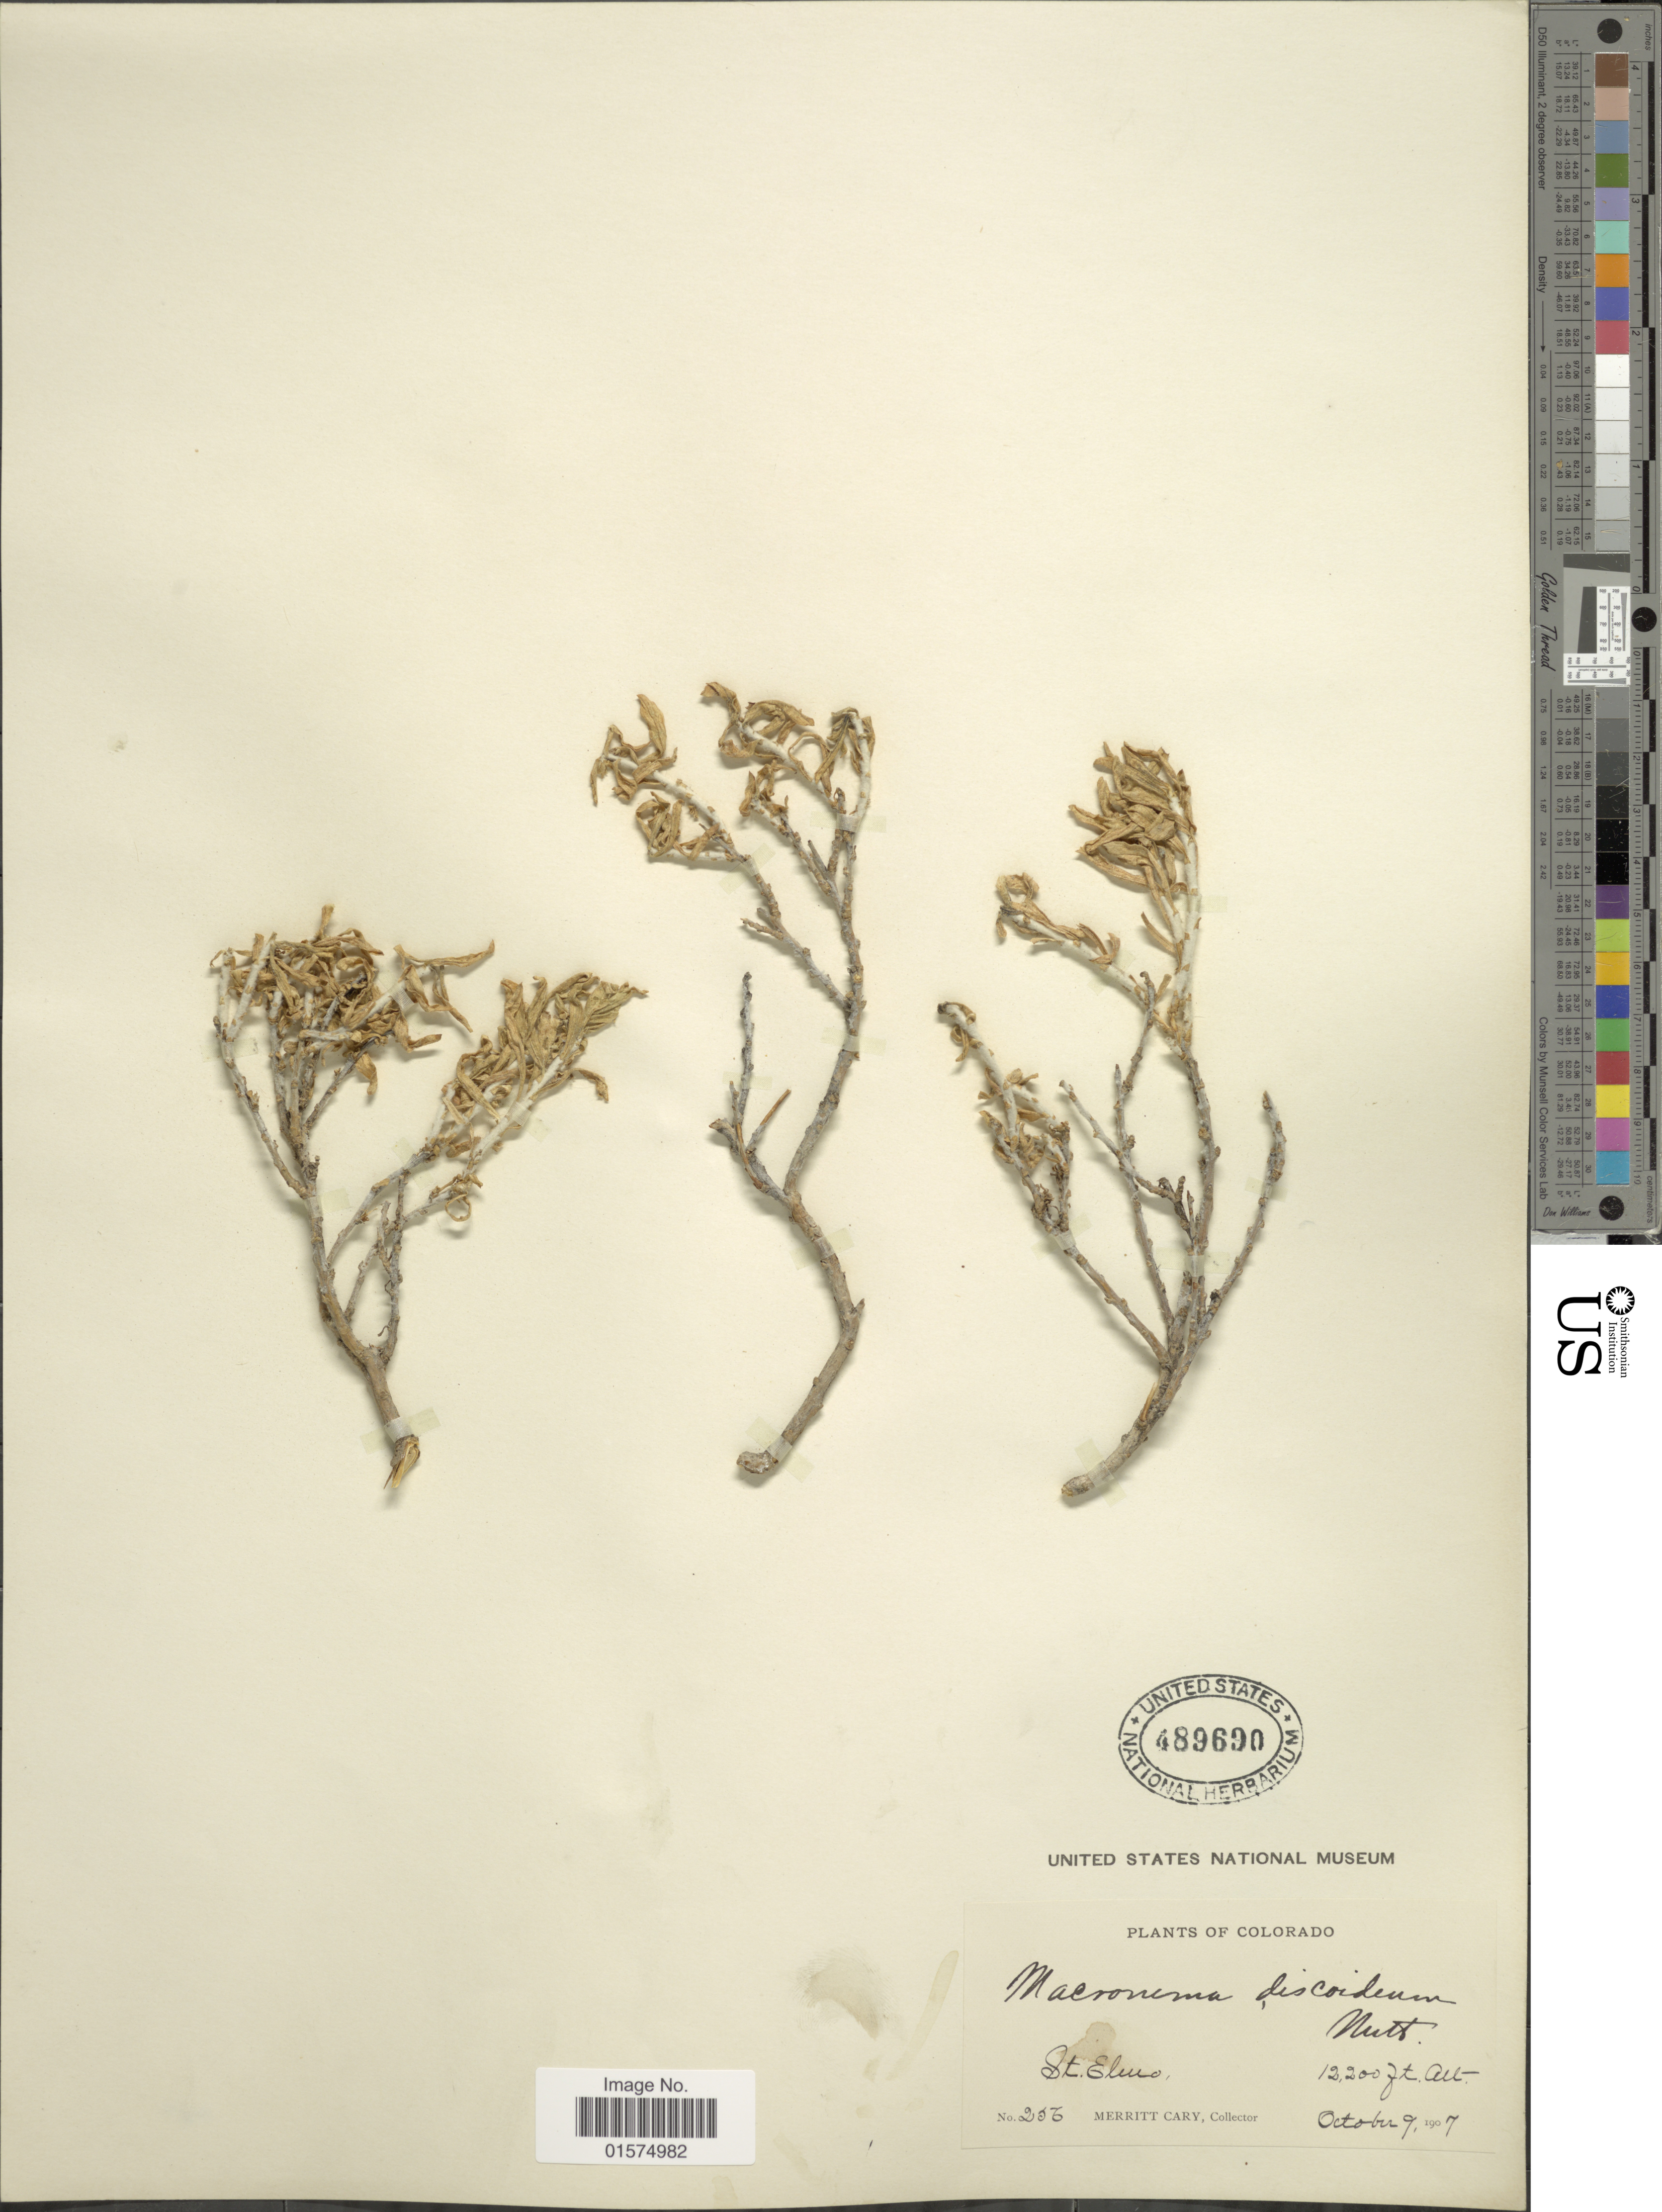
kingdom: Plantae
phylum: Tracheophyta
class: Magnoliopsida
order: Asterales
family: Asteraceae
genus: Ericameria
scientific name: Ericameria discoidea var. discoidea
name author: (Nutt.) G.L. Nesom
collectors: M. Cary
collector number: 256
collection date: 1907-10-09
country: United States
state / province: Colorado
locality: St. Elena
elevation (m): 3719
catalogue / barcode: US 489690